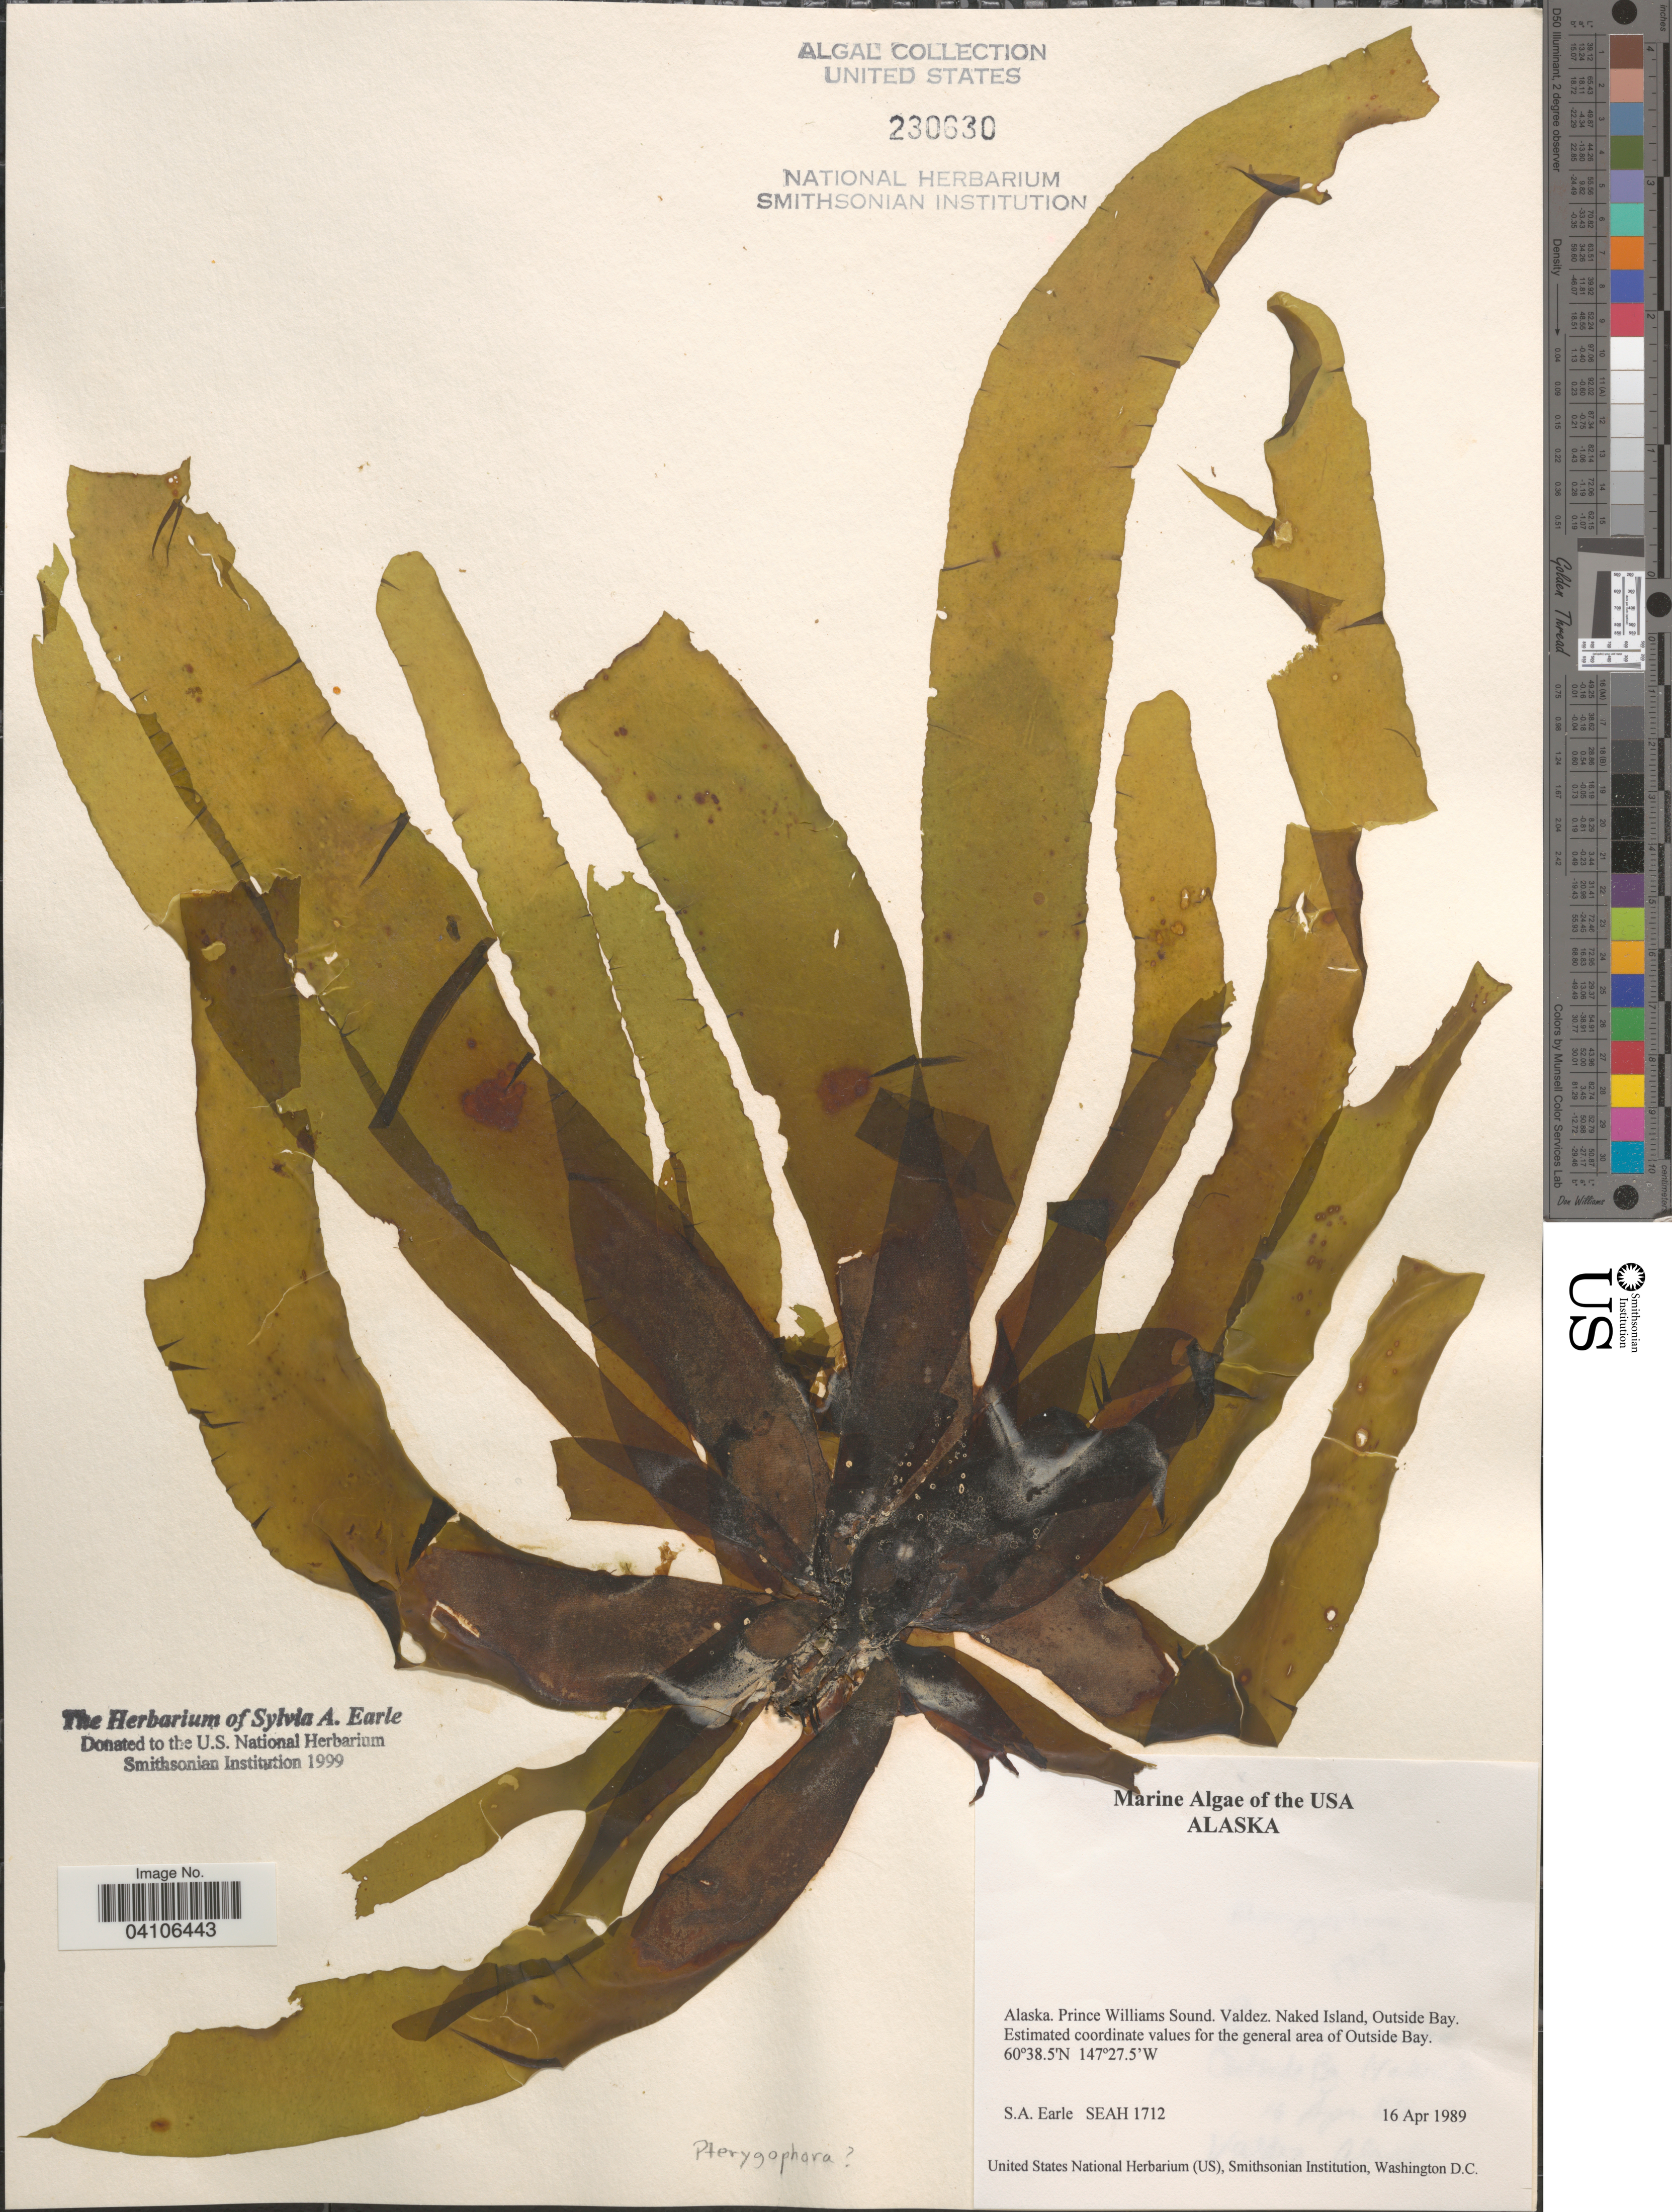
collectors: S. A. Earle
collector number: SEAH1712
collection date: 1989-04-16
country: United States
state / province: Alaska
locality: Prince Williams Sound. Valdez. Naked Island, Outside Bay. Estimated coordinate values for the general area of Outside Bay.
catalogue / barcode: US 230630